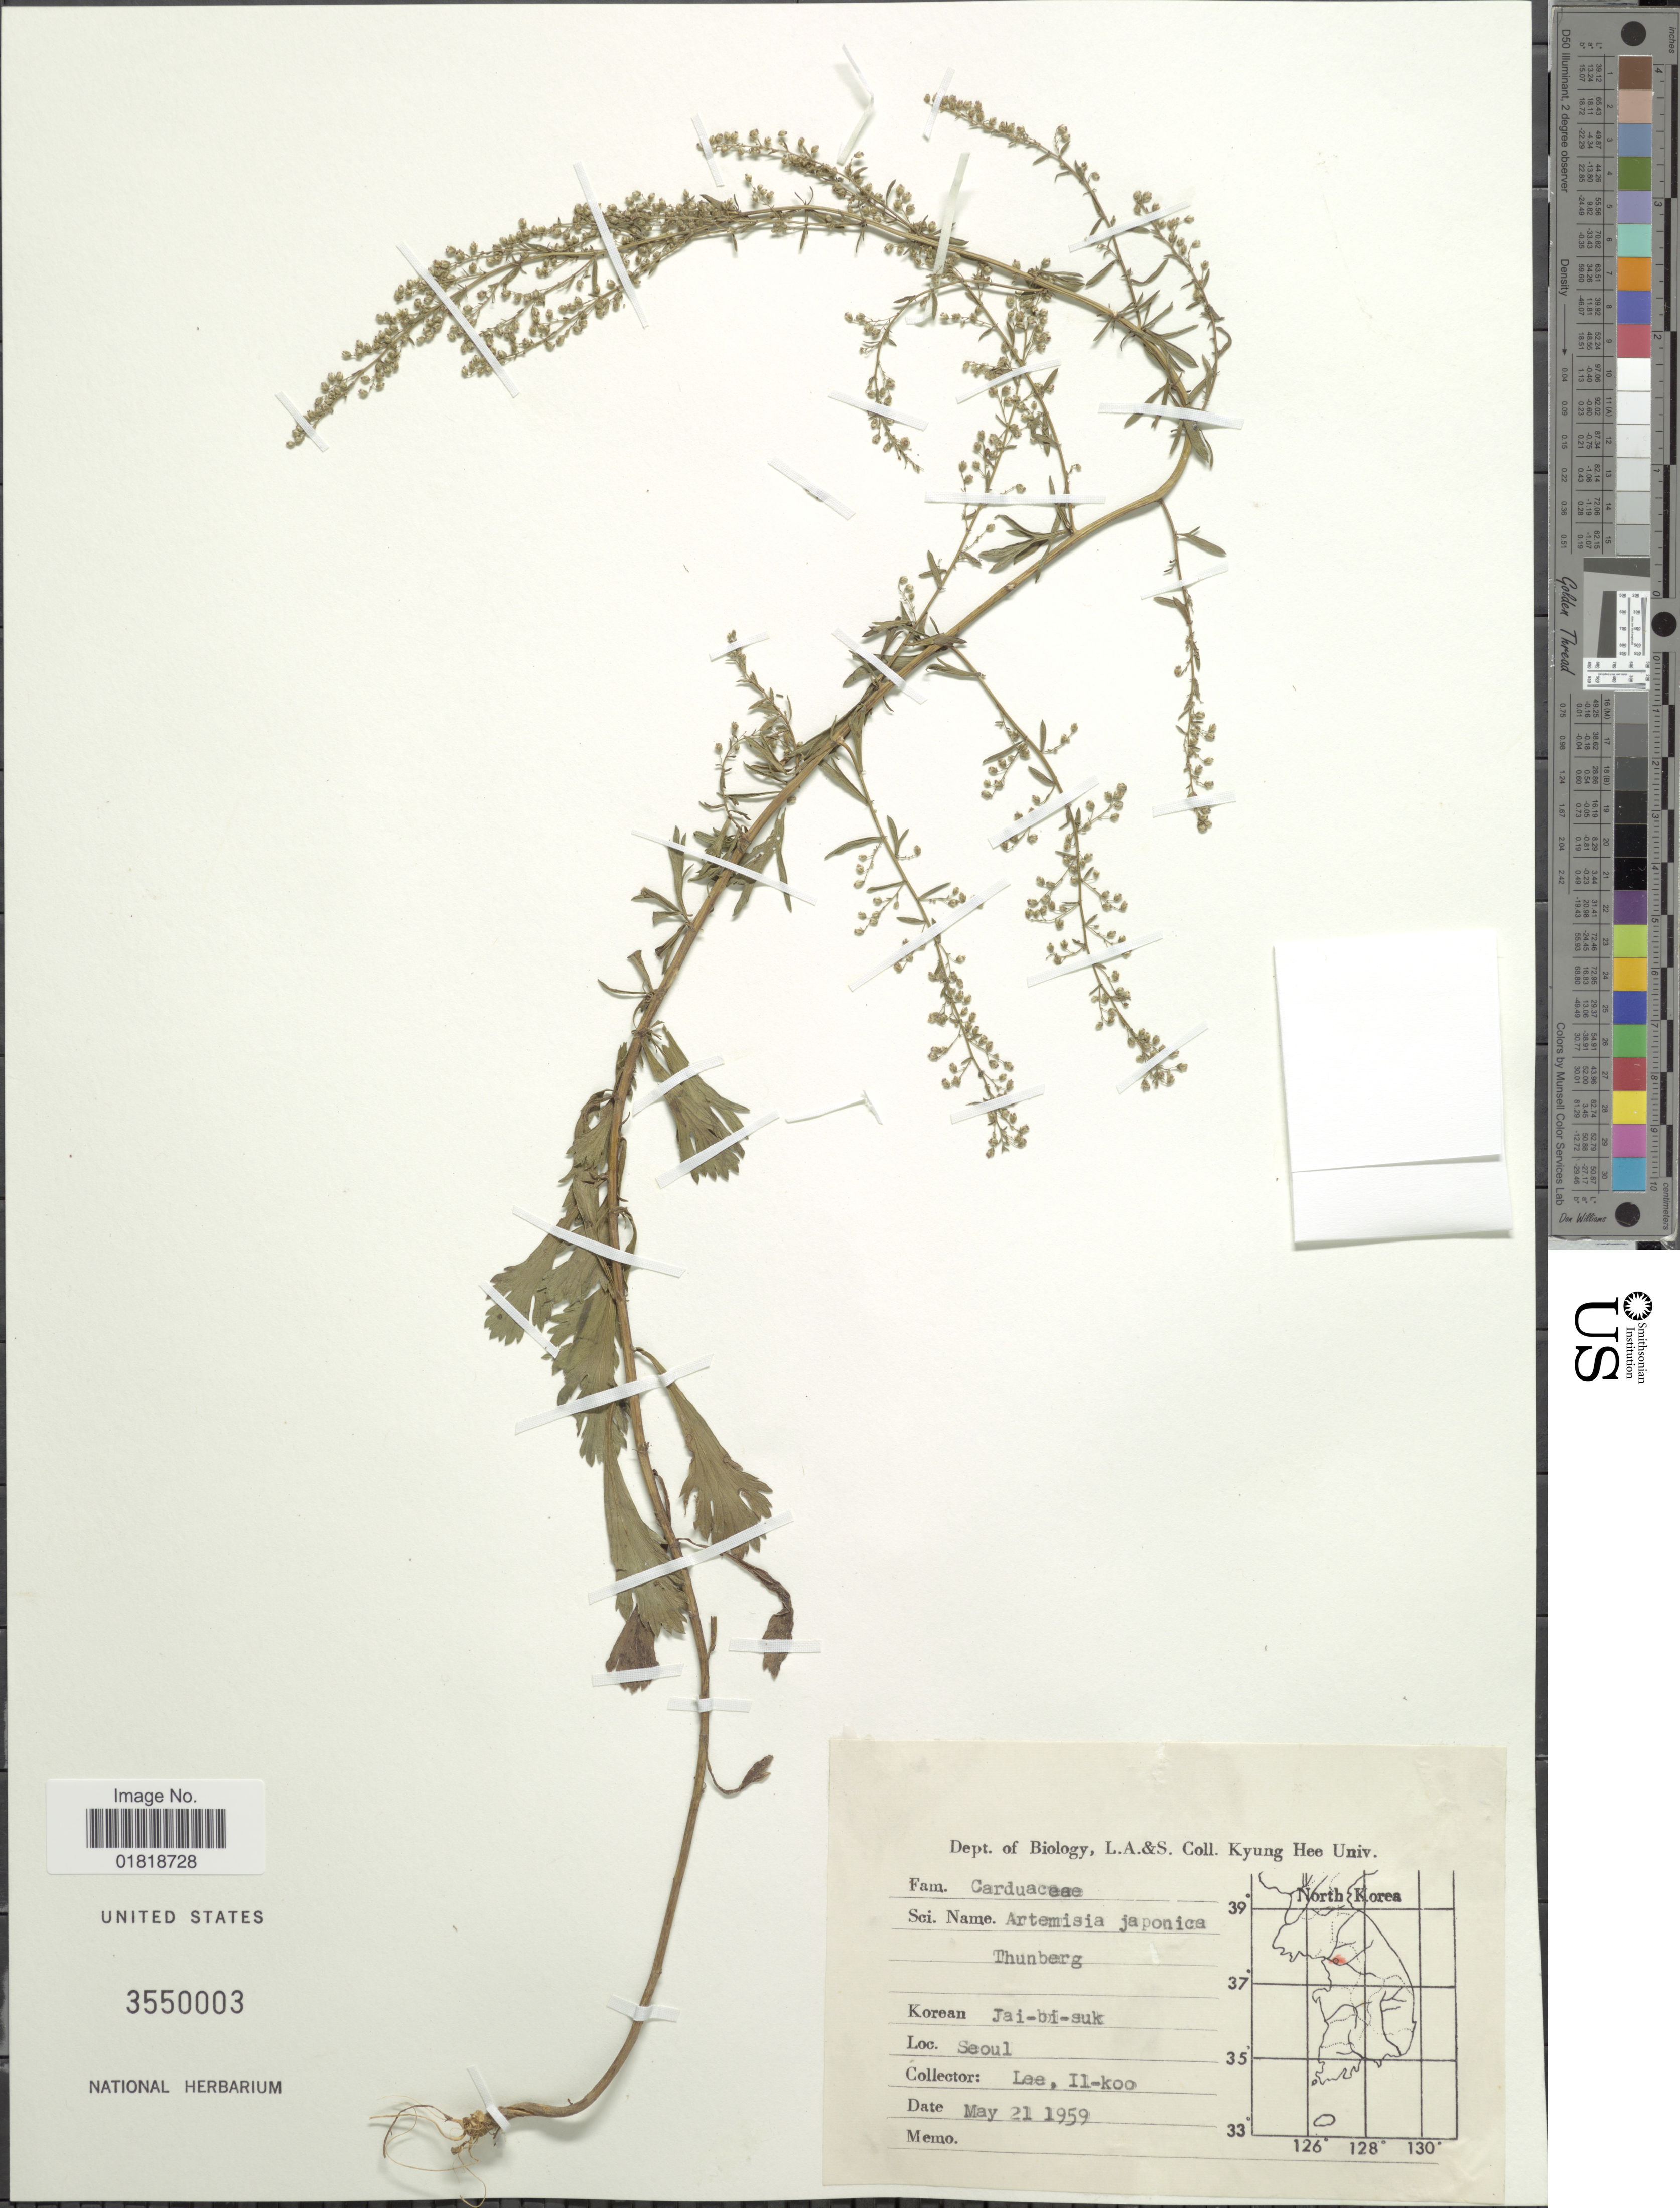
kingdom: Plantae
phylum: Tracheophyta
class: Magnoliopsida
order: Asterales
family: Asteraceae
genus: Artemisia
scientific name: Artemisia japonica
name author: Thunb.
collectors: I. Lee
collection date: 1959-05-21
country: South Korea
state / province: Seoul Special City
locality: Jai-bi-suk, Seoul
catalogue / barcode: US 3550003